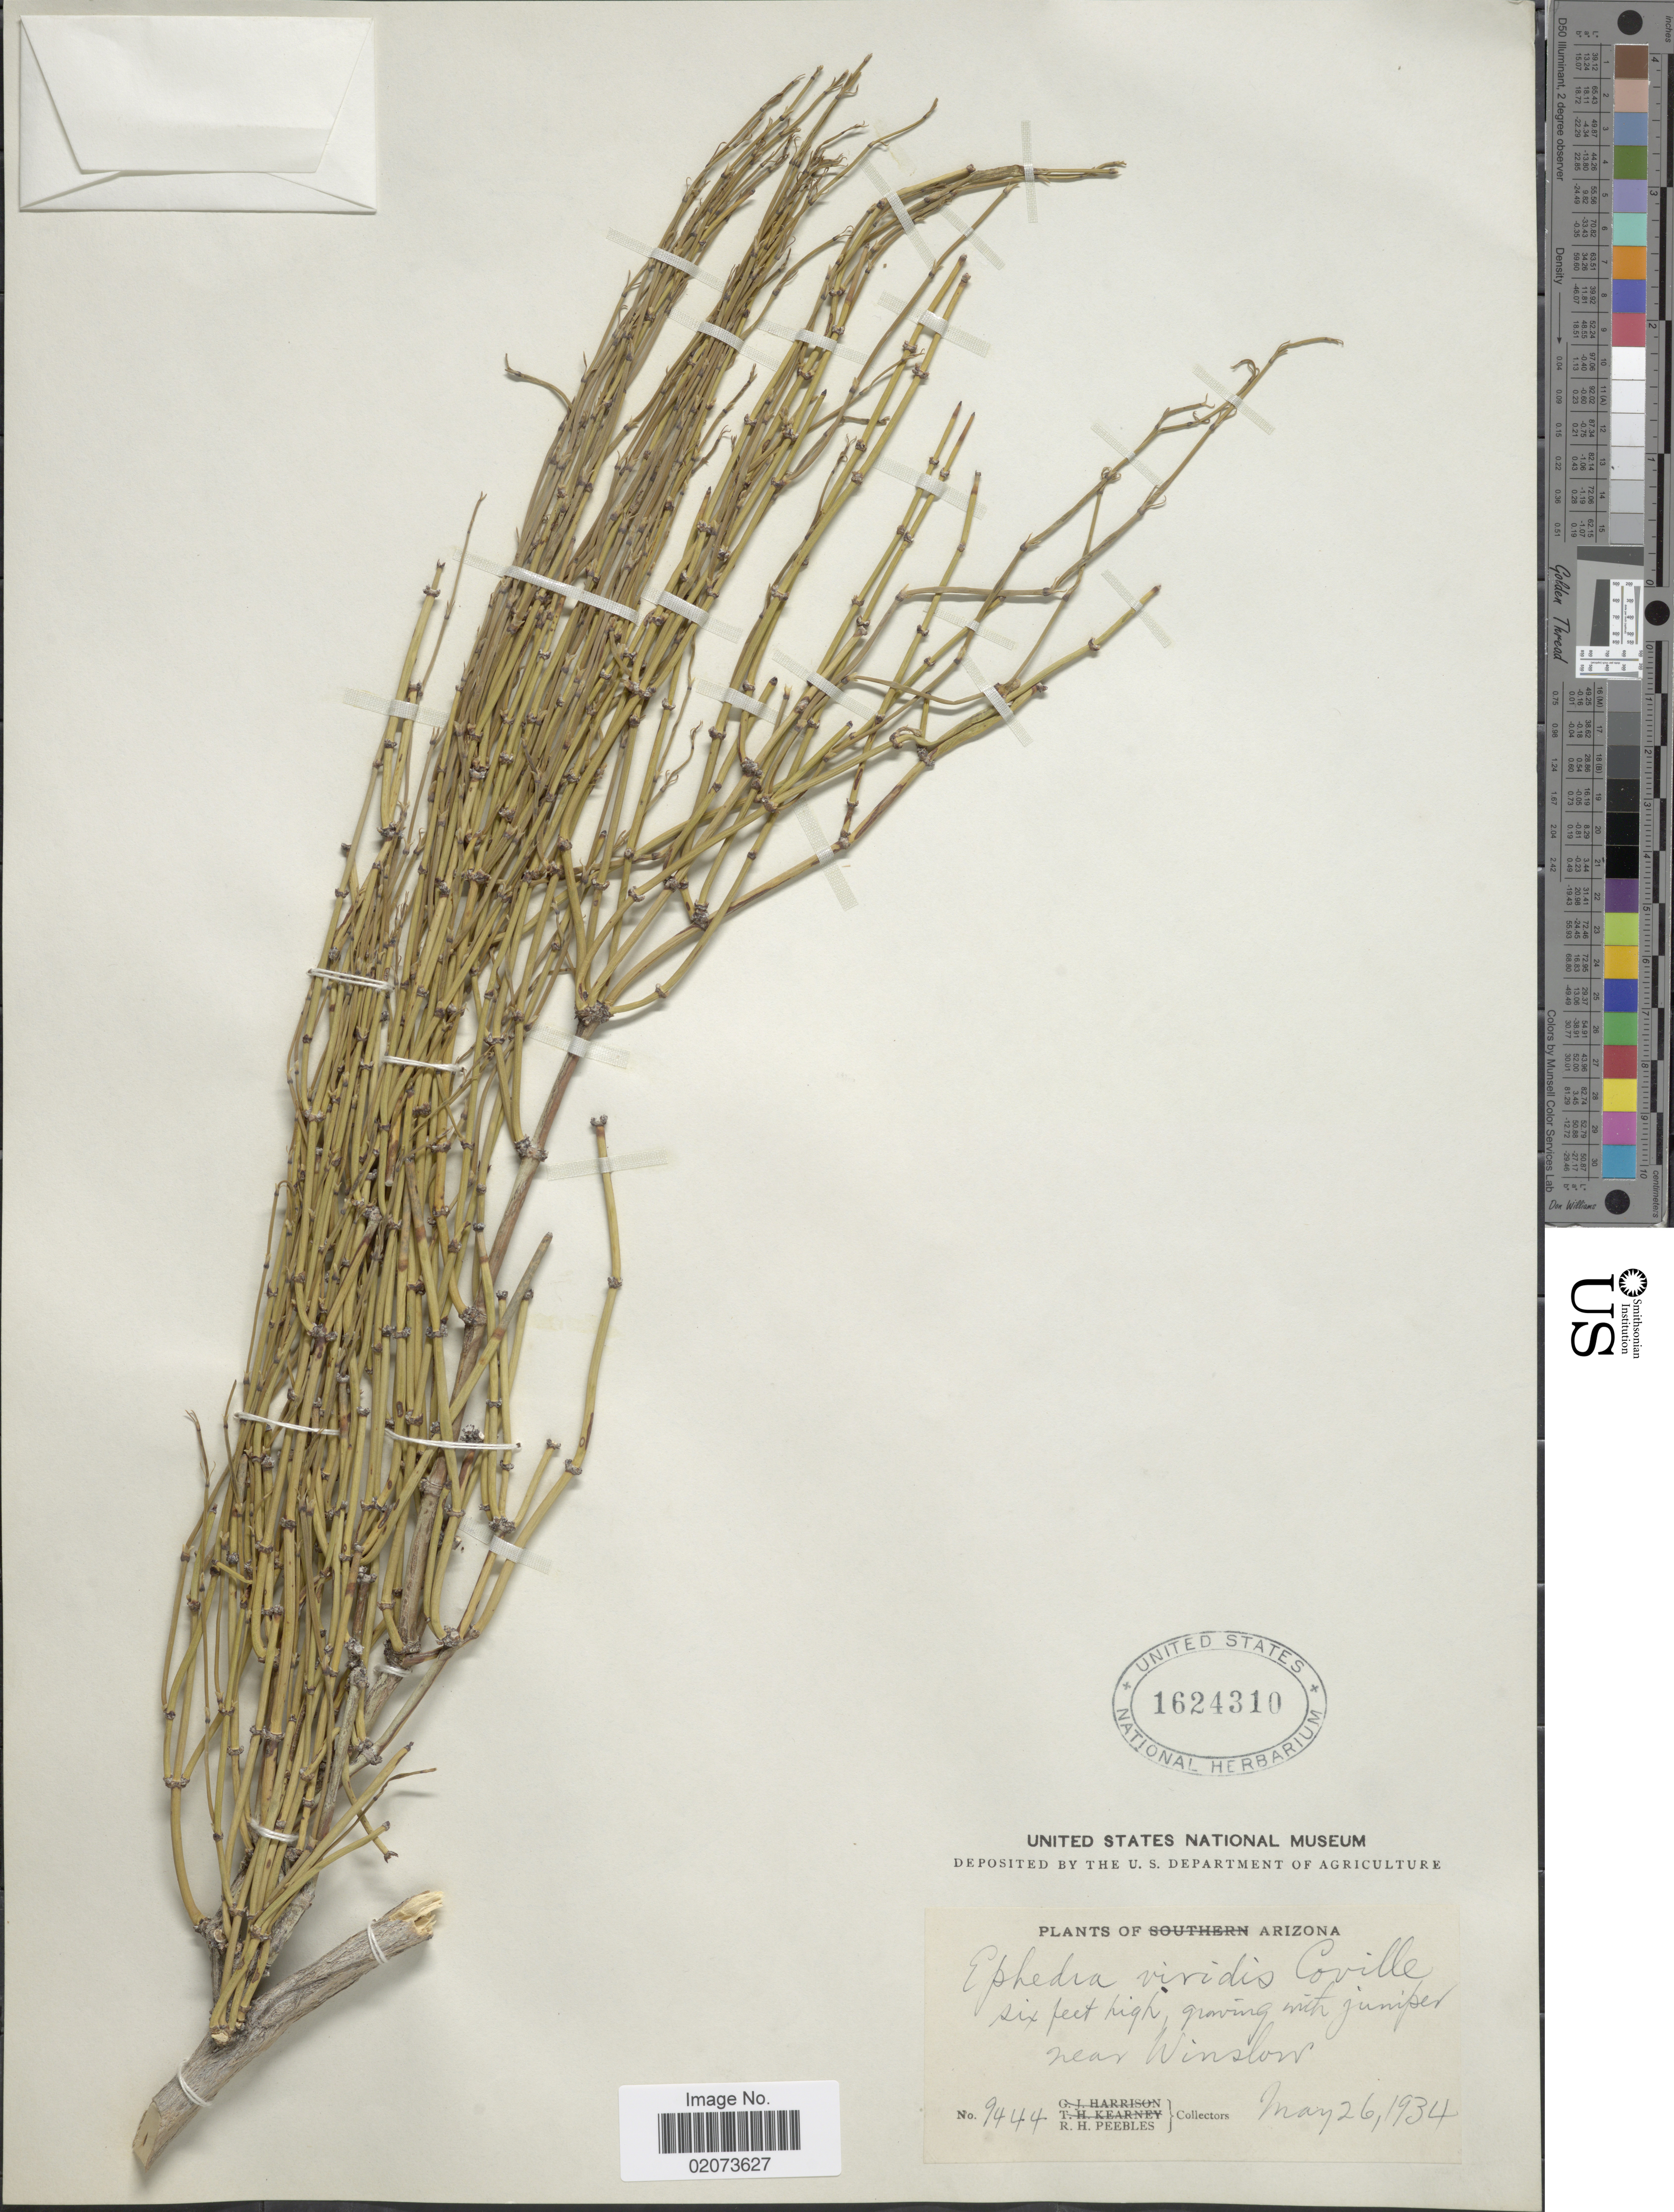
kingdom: Plantae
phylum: Tracheophyta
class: Gnetopsida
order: Ephedrales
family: Ephedraceae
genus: Ephedra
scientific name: Ephedra viridis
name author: Coville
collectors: R. H. Peebles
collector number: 9444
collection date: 1934-05-26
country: United States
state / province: Arizona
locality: Growing with juniper, near Winslow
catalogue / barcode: US 1624310